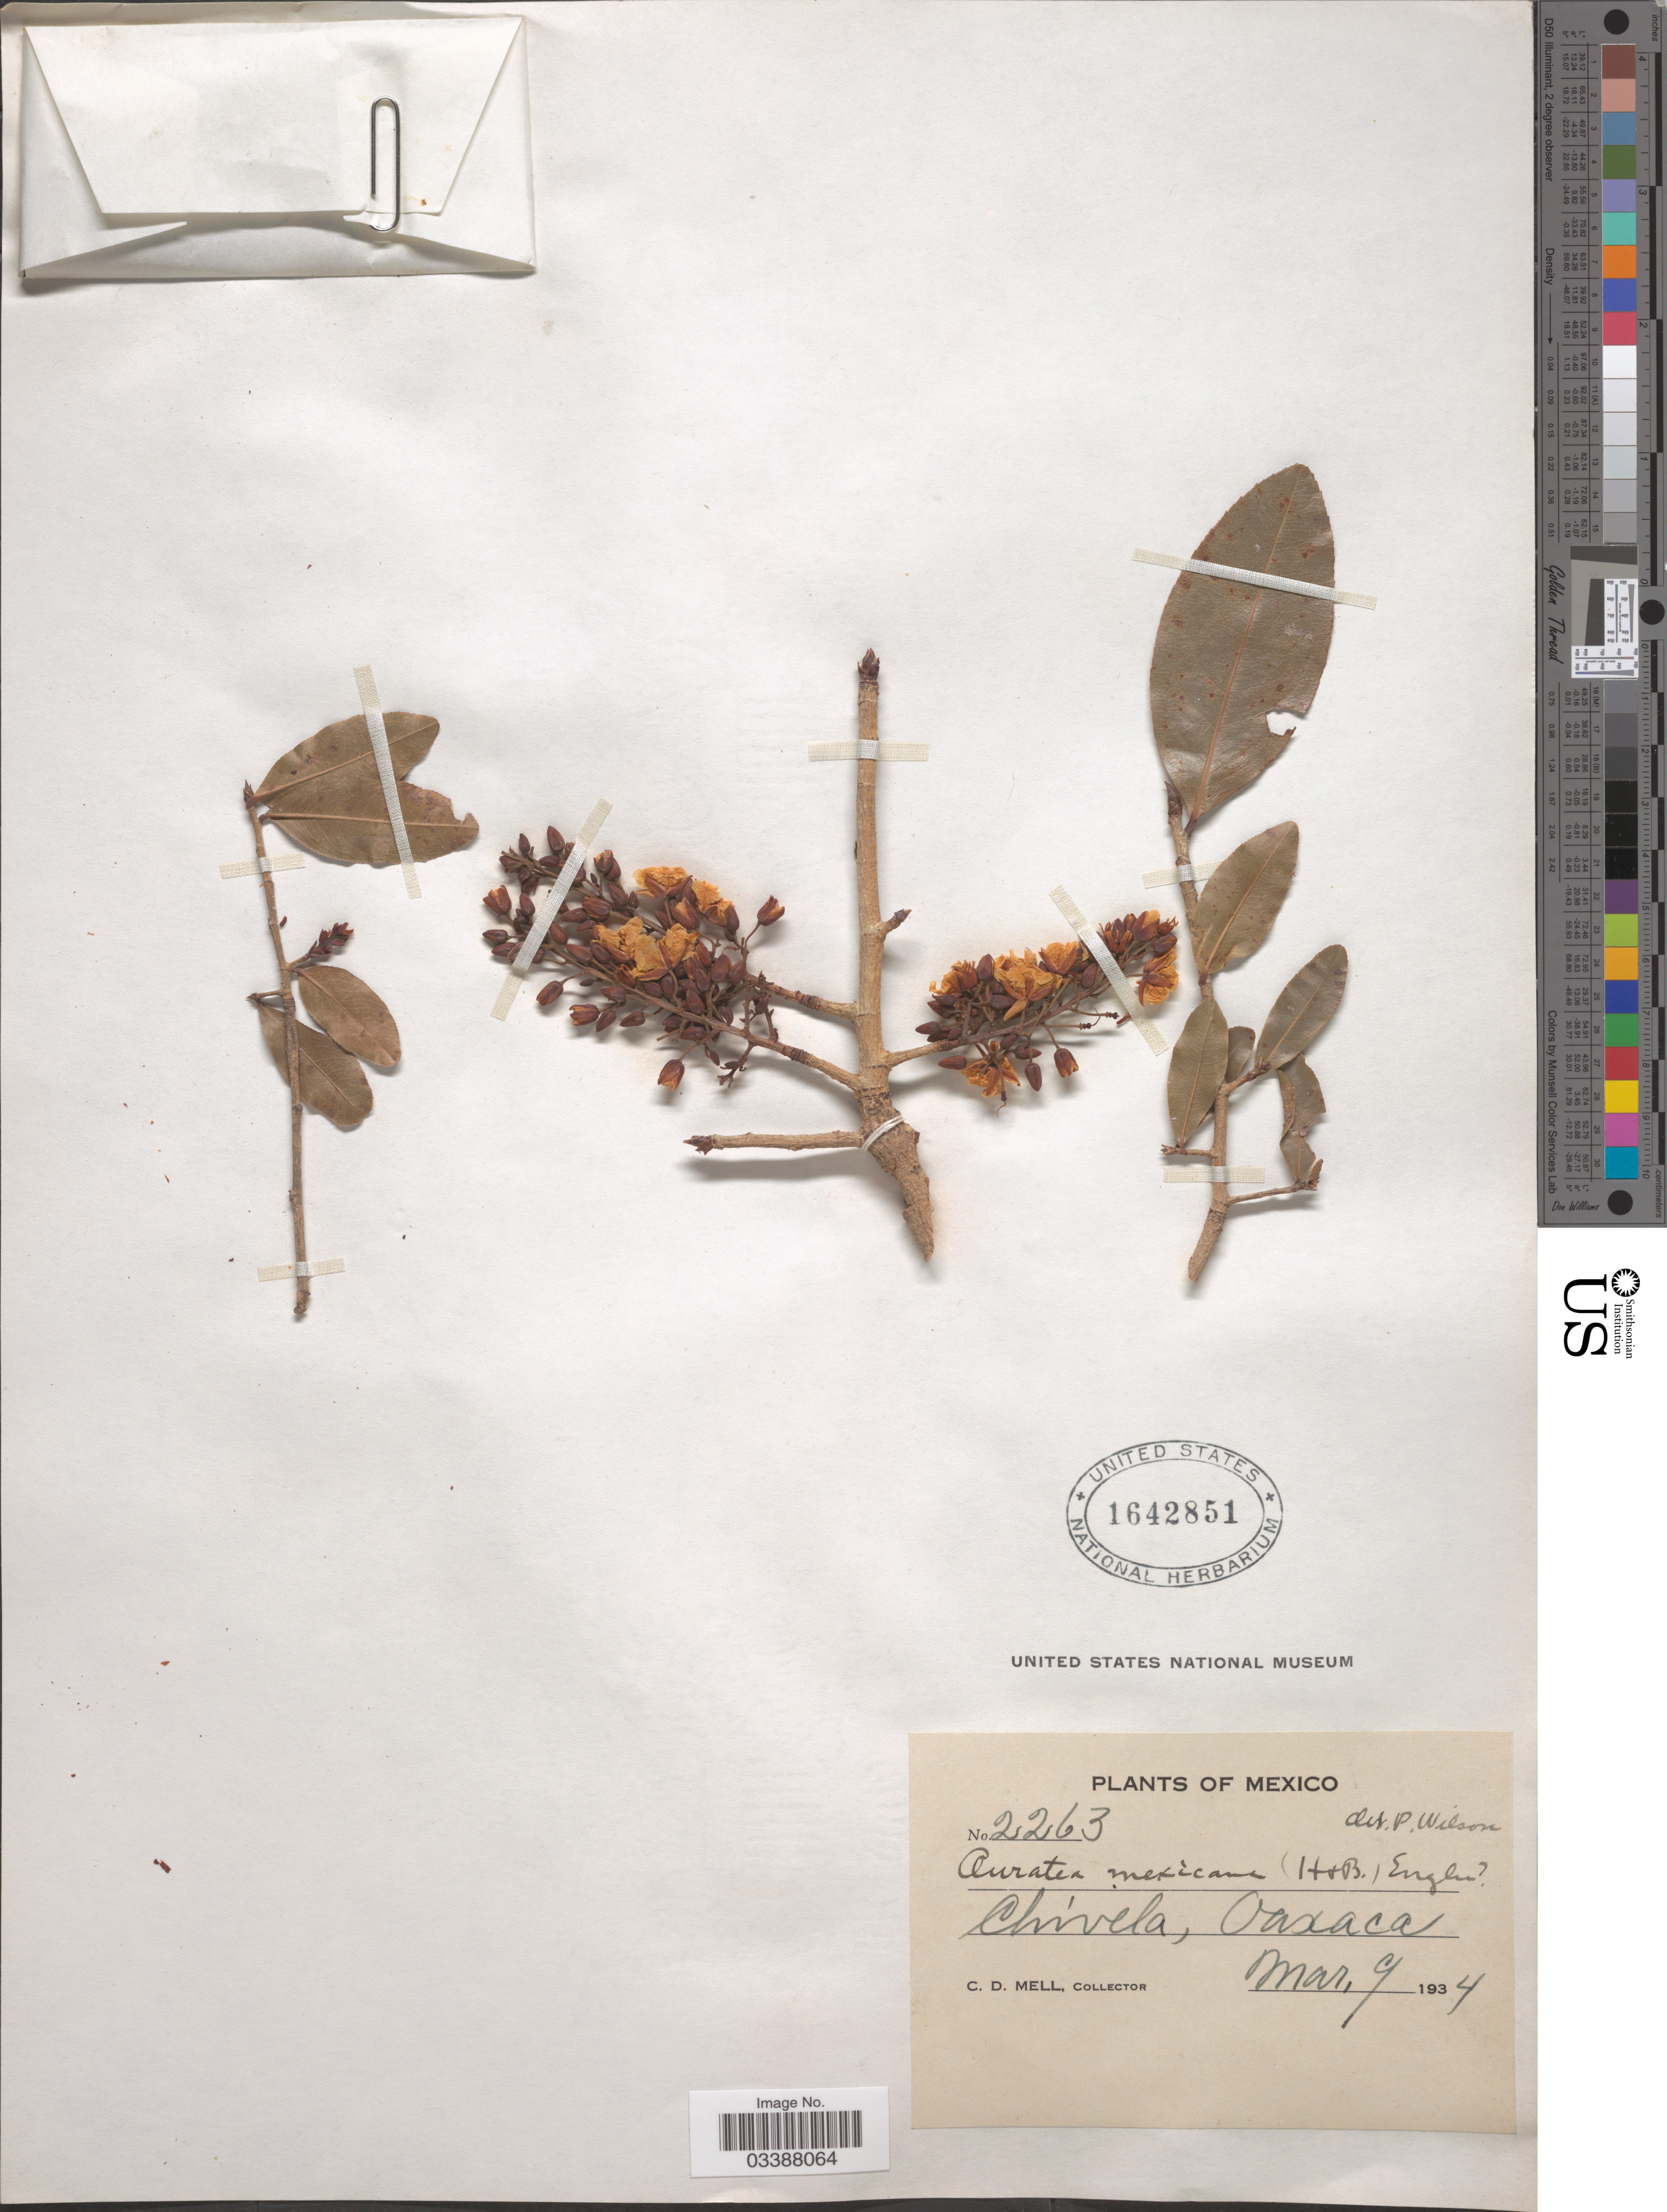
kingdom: Plantae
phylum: Tracheophyta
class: Magnoliopsida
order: Malpighiales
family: Ochnaceae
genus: Ouratea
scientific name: Ouratea mexicana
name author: (Humb.) Engl.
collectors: C. D. Mell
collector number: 2263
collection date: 1934-03-09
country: Mexico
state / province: Oaxaca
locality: Chívela.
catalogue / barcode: US 1642851